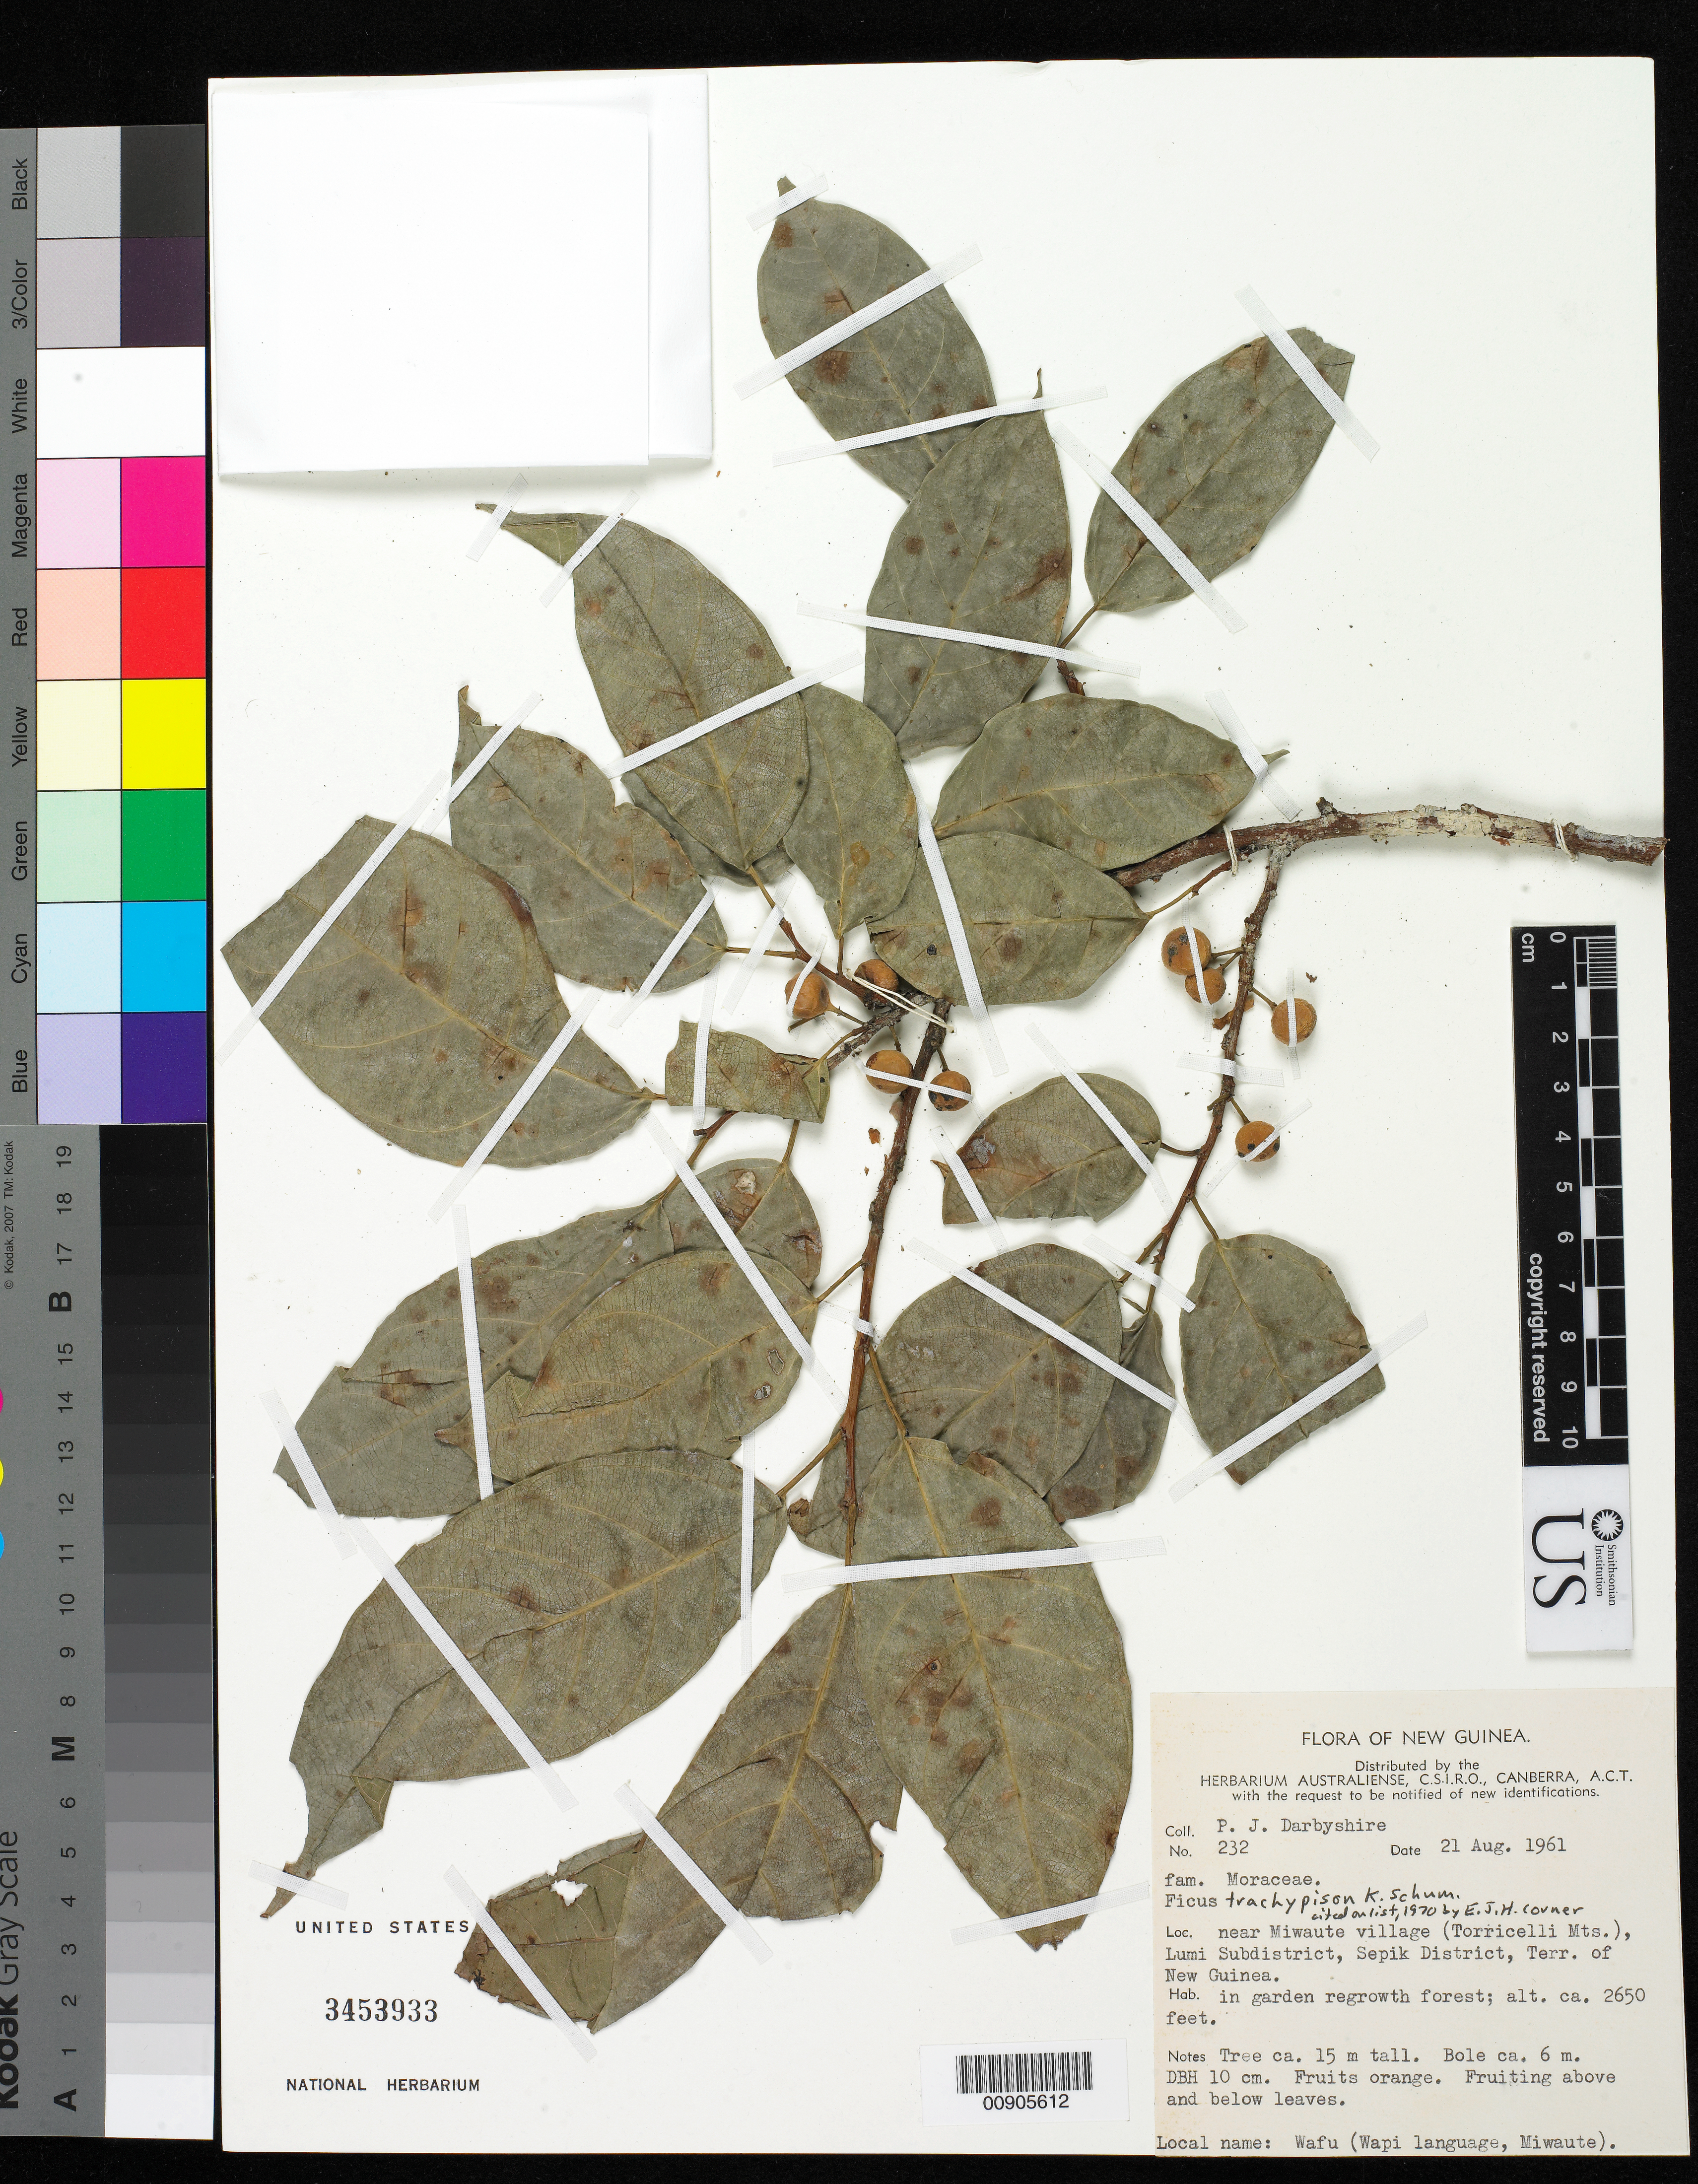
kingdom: Plantae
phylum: Tracheophyta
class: Magnoliopsida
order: Rosales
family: Moraceae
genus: Ficus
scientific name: Ficus trachypison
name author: K. Schum. & Lauterb.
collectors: P. Darbyshire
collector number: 232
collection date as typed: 21 Aug 1961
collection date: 1961-08-21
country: Papua New Guinea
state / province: Sandaun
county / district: Lumi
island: New Guinea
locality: Near Miwaute vilage (Torricelli Mts.), Lumi Subdistrict, Sepik District, Terr. Of New Guinea.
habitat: In garden regrowth forest.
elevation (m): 808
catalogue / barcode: US 3453933